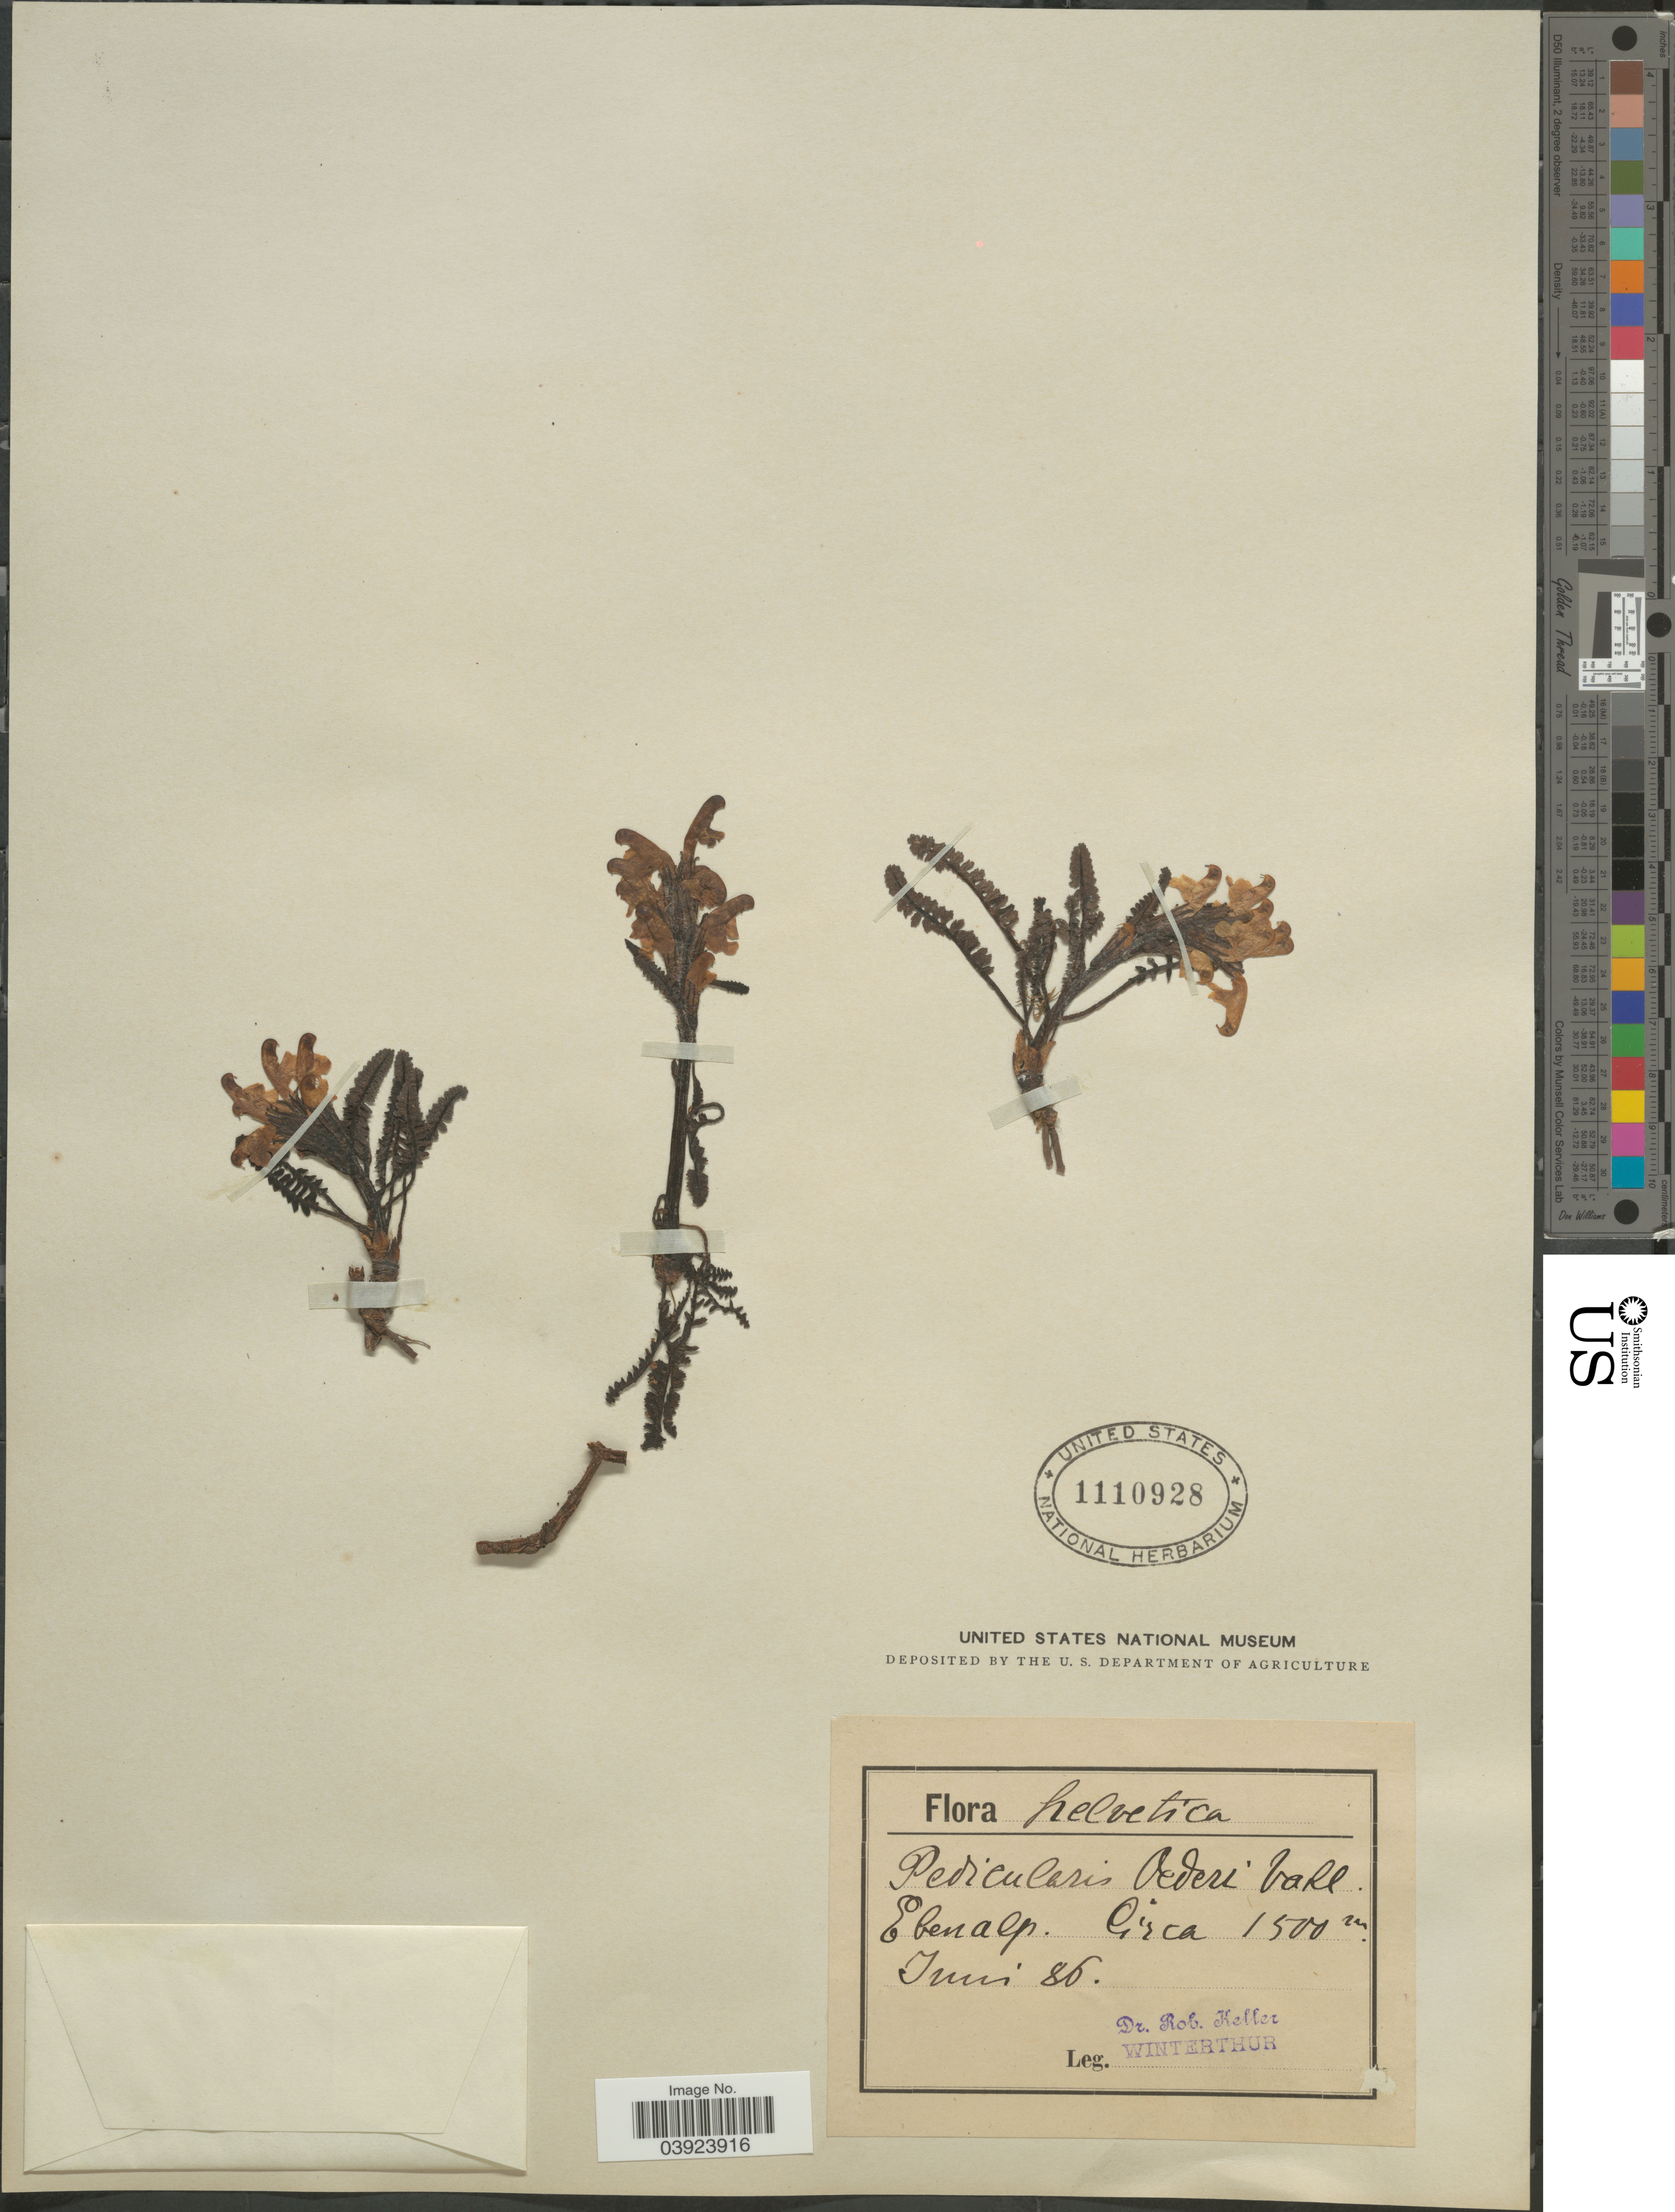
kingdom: Plantae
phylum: Tracheophyta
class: Magnoliopsida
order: Lamiales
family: Orobanchaceae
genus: Pedicularis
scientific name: Pedicularis oederi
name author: Vahl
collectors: R. Keller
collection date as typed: Transcribed d/m/y: /6/86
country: Switzerland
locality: Ebenalp.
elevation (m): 1500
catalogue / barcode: US 1110928